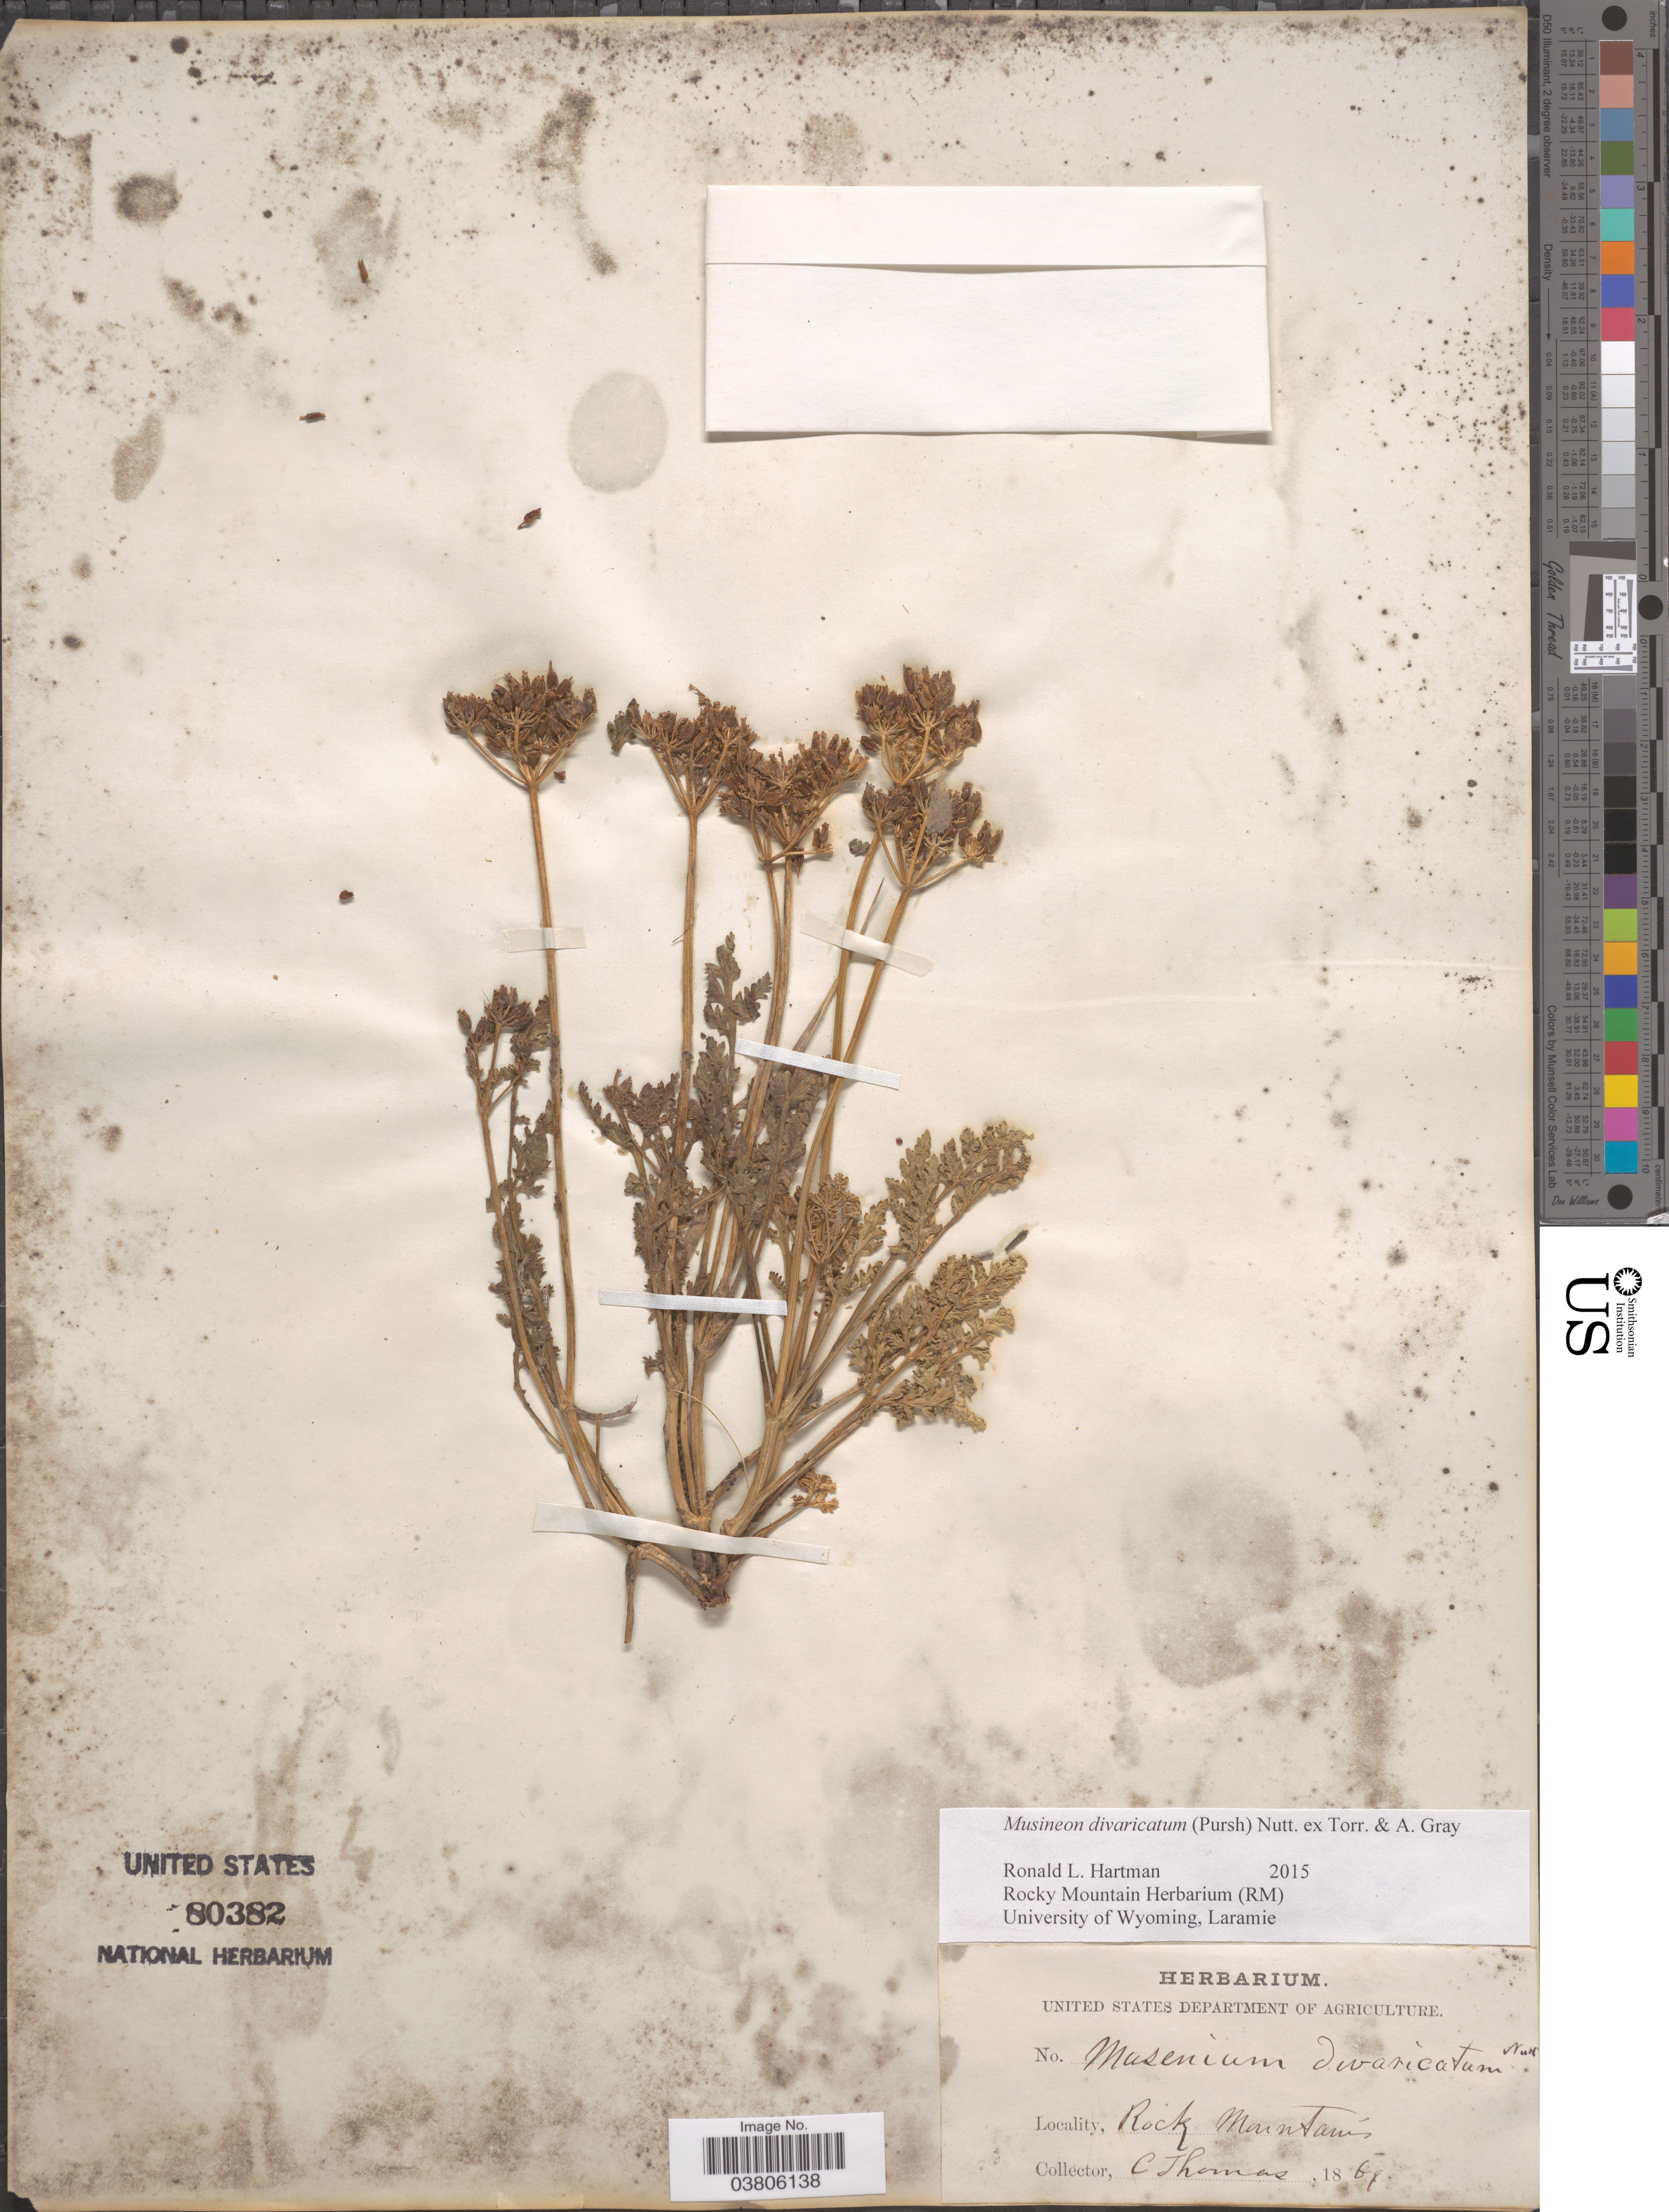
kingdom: Plantae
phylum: Tracheophyta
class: Magnoliopsida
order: Apiales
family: Apiaceae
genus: Musineon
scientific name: Musineon divaricatum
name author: (Pursh) Nutt.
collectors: C. Thomas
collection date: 1867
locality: Rocky Mountains.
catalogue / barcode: US 80382